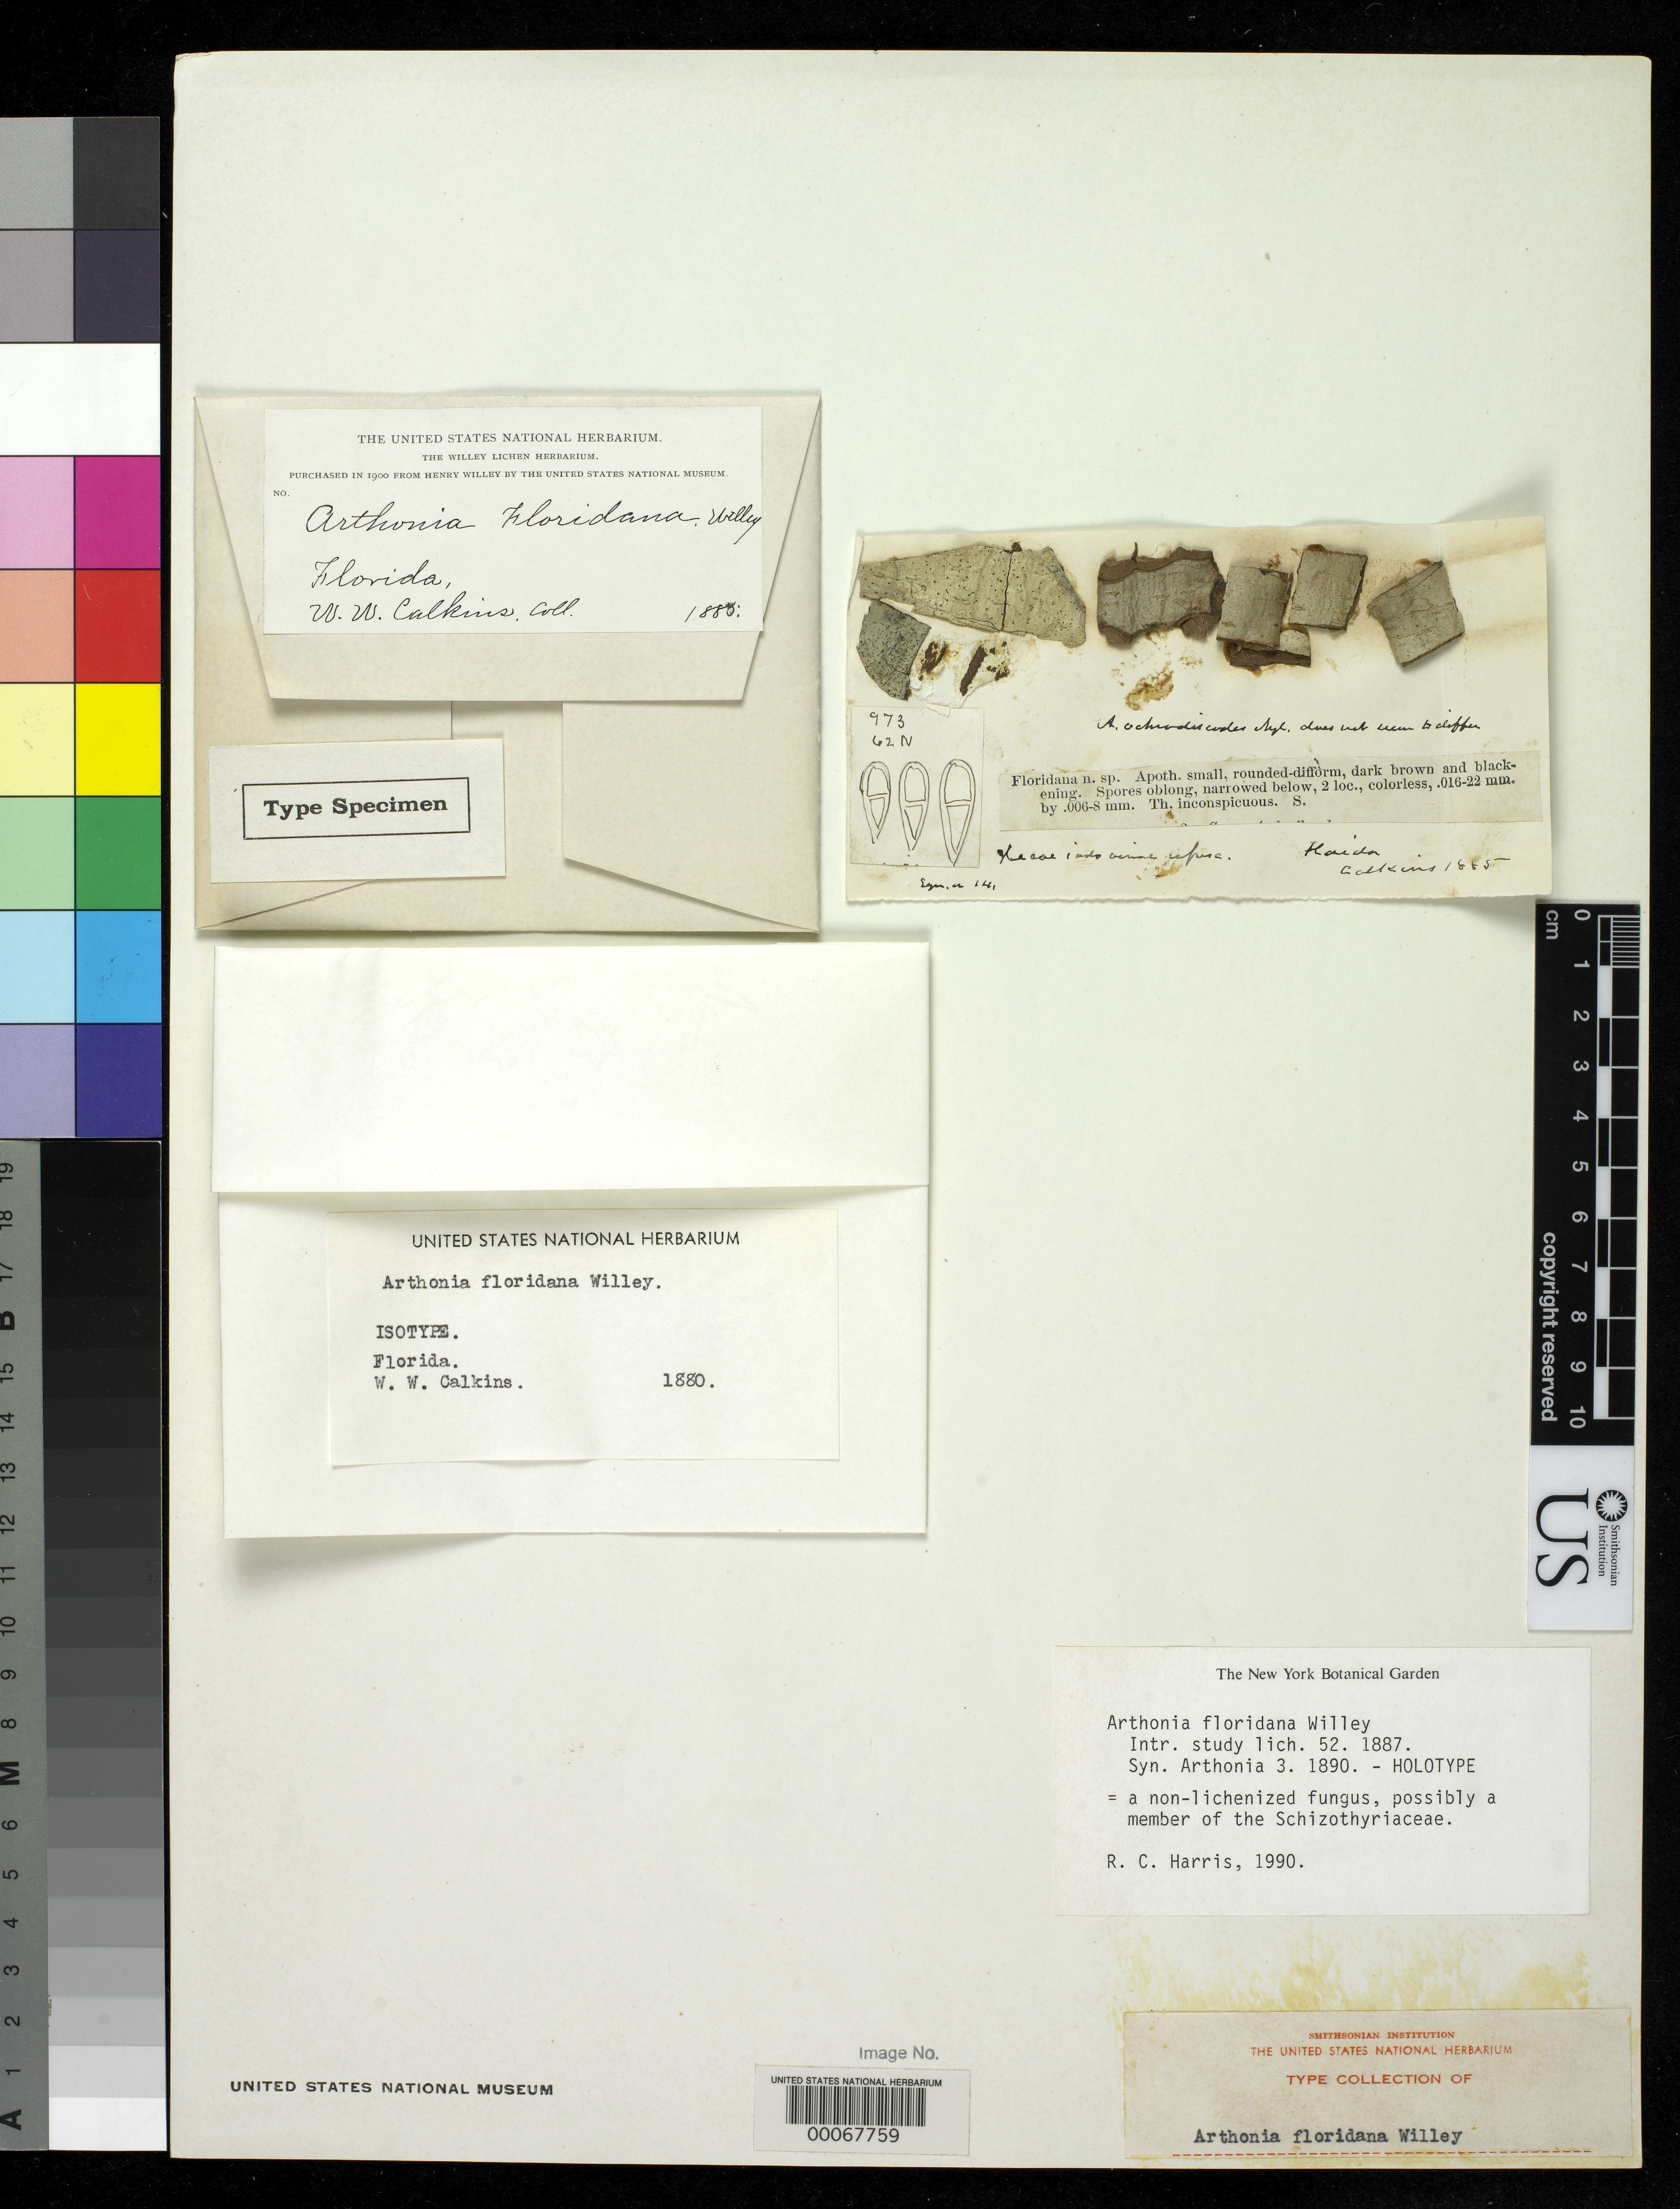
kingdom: Fungi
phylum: Ascomycota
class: Arthoniomycetes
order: Arthoniales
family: Arthoniaceae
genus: Arthonia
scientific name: Arthonia floridana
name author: Willey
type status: Type Collection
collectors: W. Calkins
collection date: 1885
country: United States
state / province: Florida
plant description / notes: Specimen from the Willey Lichen Herbarium, annotated by R.C. Harris (1990) as holotype; note that US has other Calkins specimens from Florida, also from the Willey Lichen Herbarium, also annotated as Arthonia floridana (but also as A. ochrodiscodes).